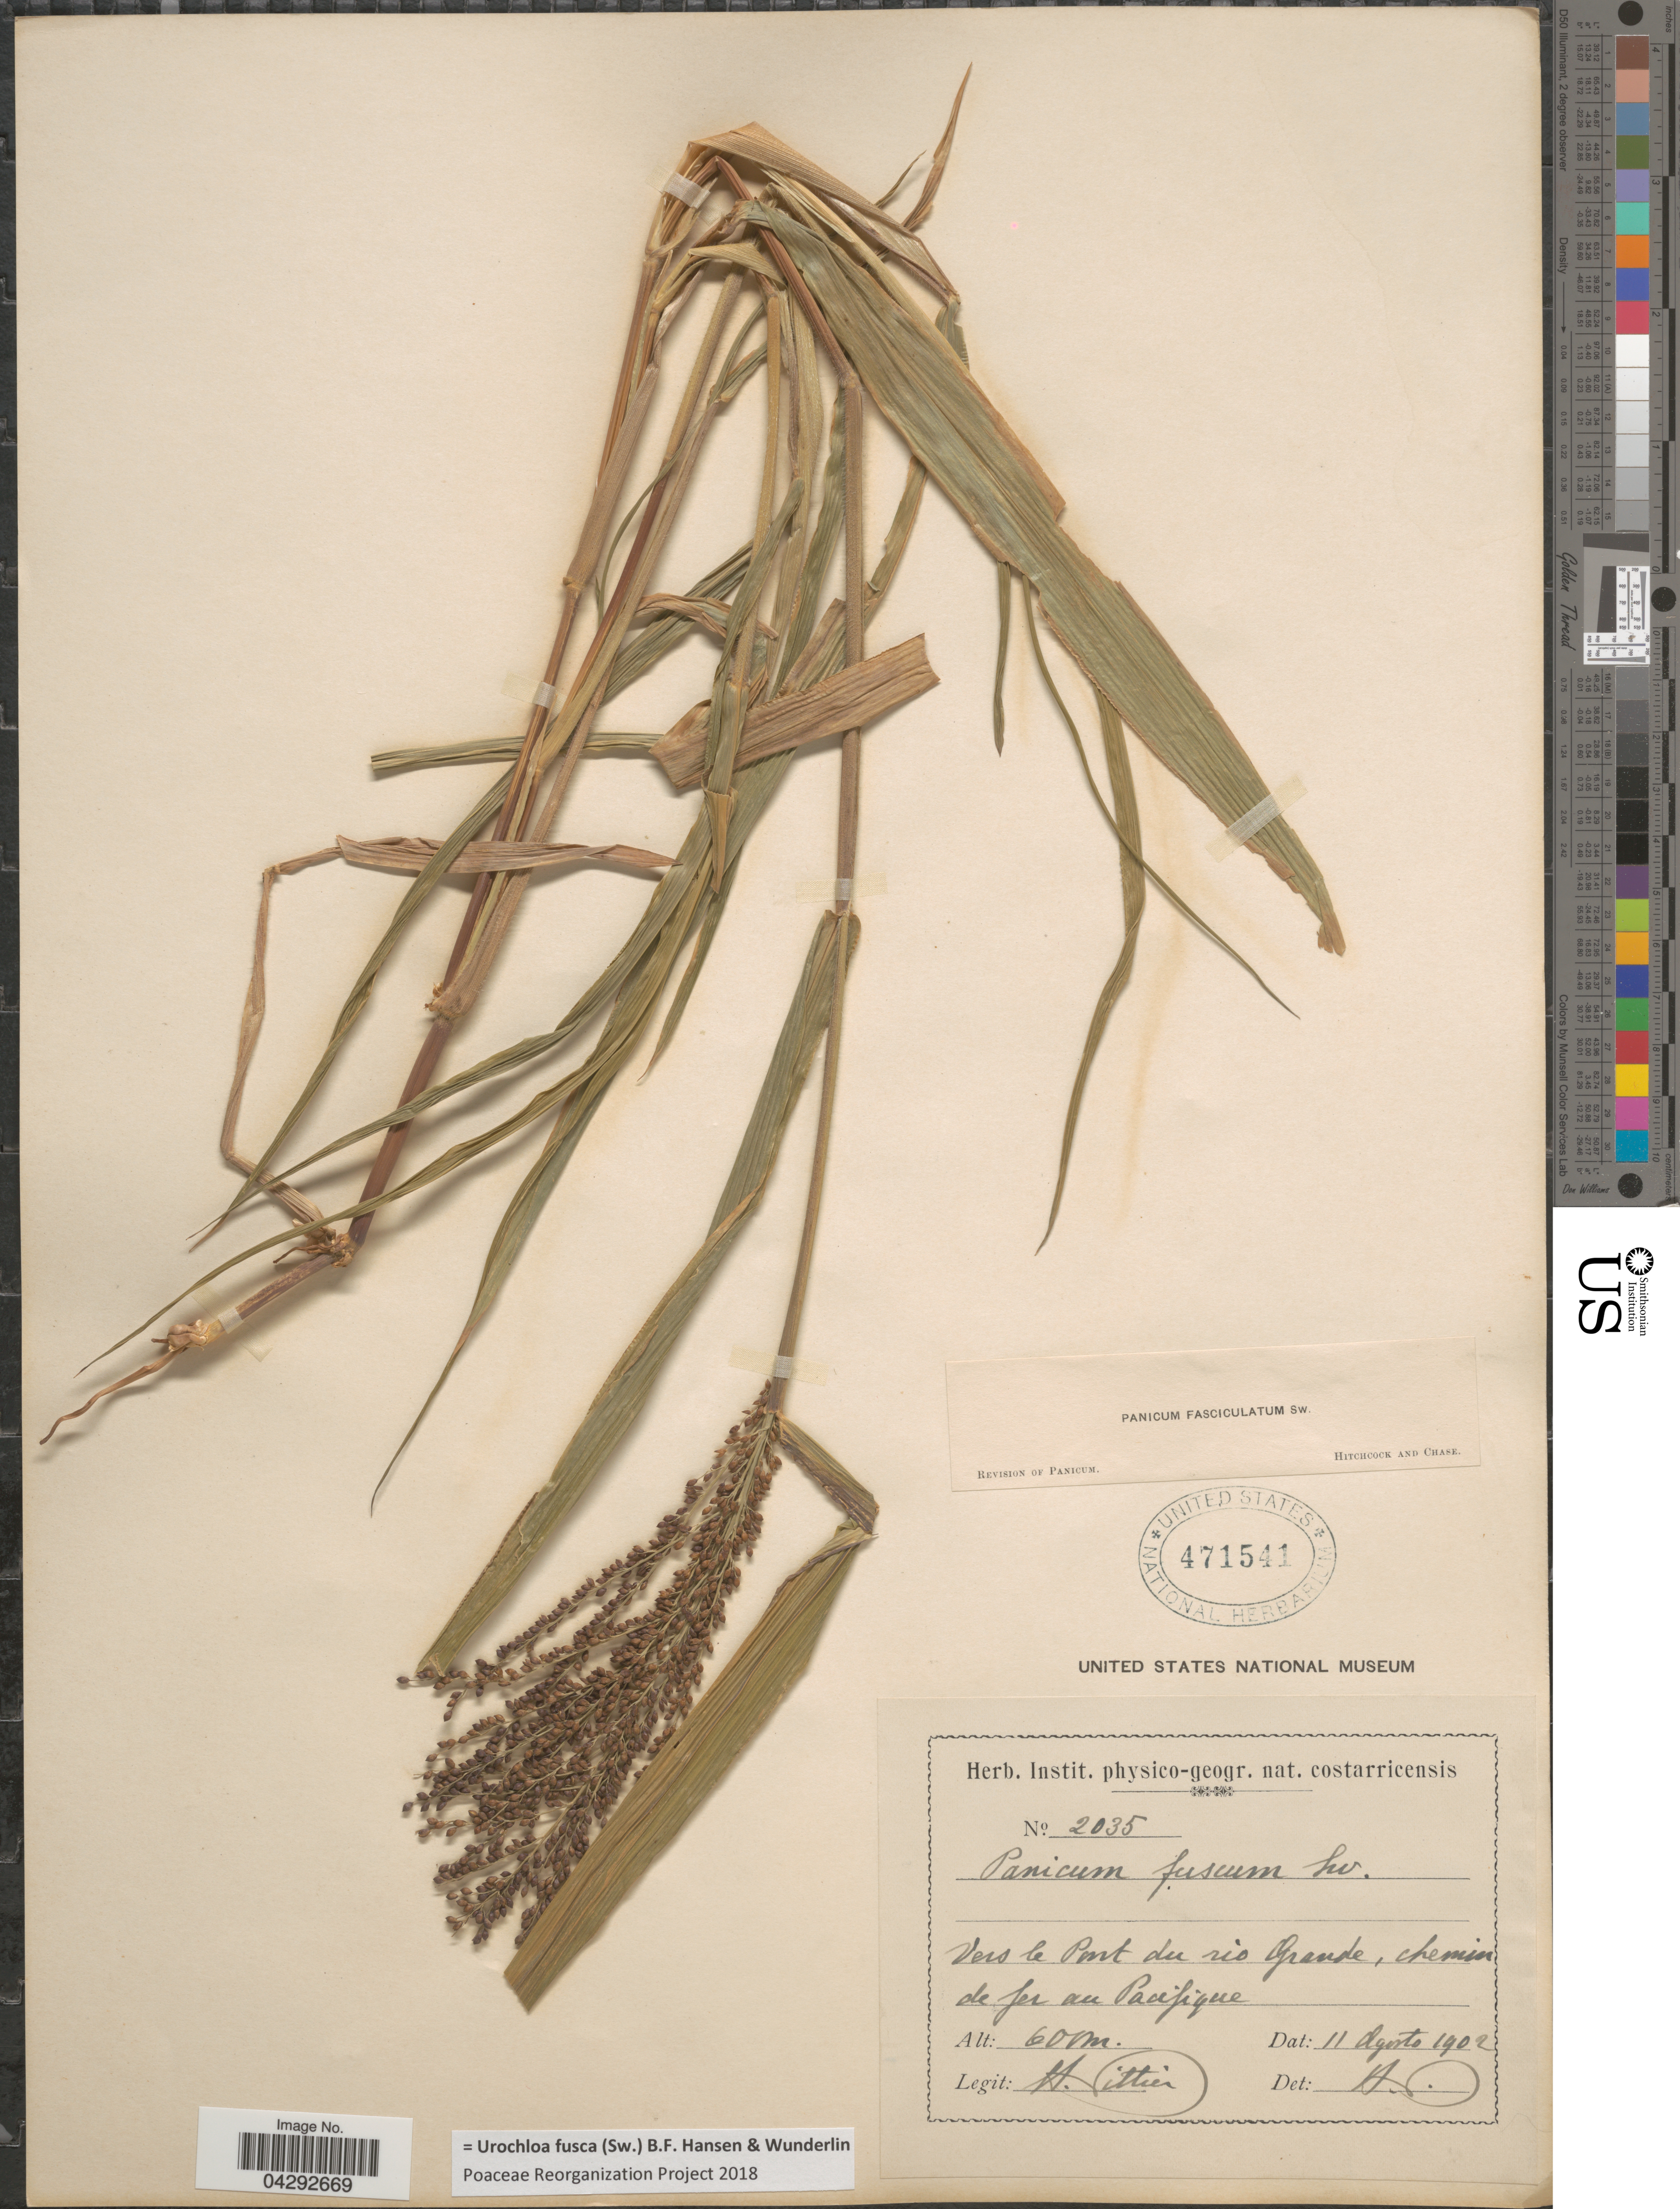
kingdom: Plantae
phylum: Tracheophyta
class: Liliopsida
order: Poales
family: Poaceae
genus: Urochloa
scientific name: Urochloa fusca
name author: (Sw.) B.F. Hansen & Wunderlin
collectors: H. F. Pittier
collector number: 2035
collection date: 1902-08-11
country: Costa Rica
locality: Vers le Pont du rio Grande, chemin de fer au Pacifique.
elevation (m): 600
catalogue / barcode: US 471541